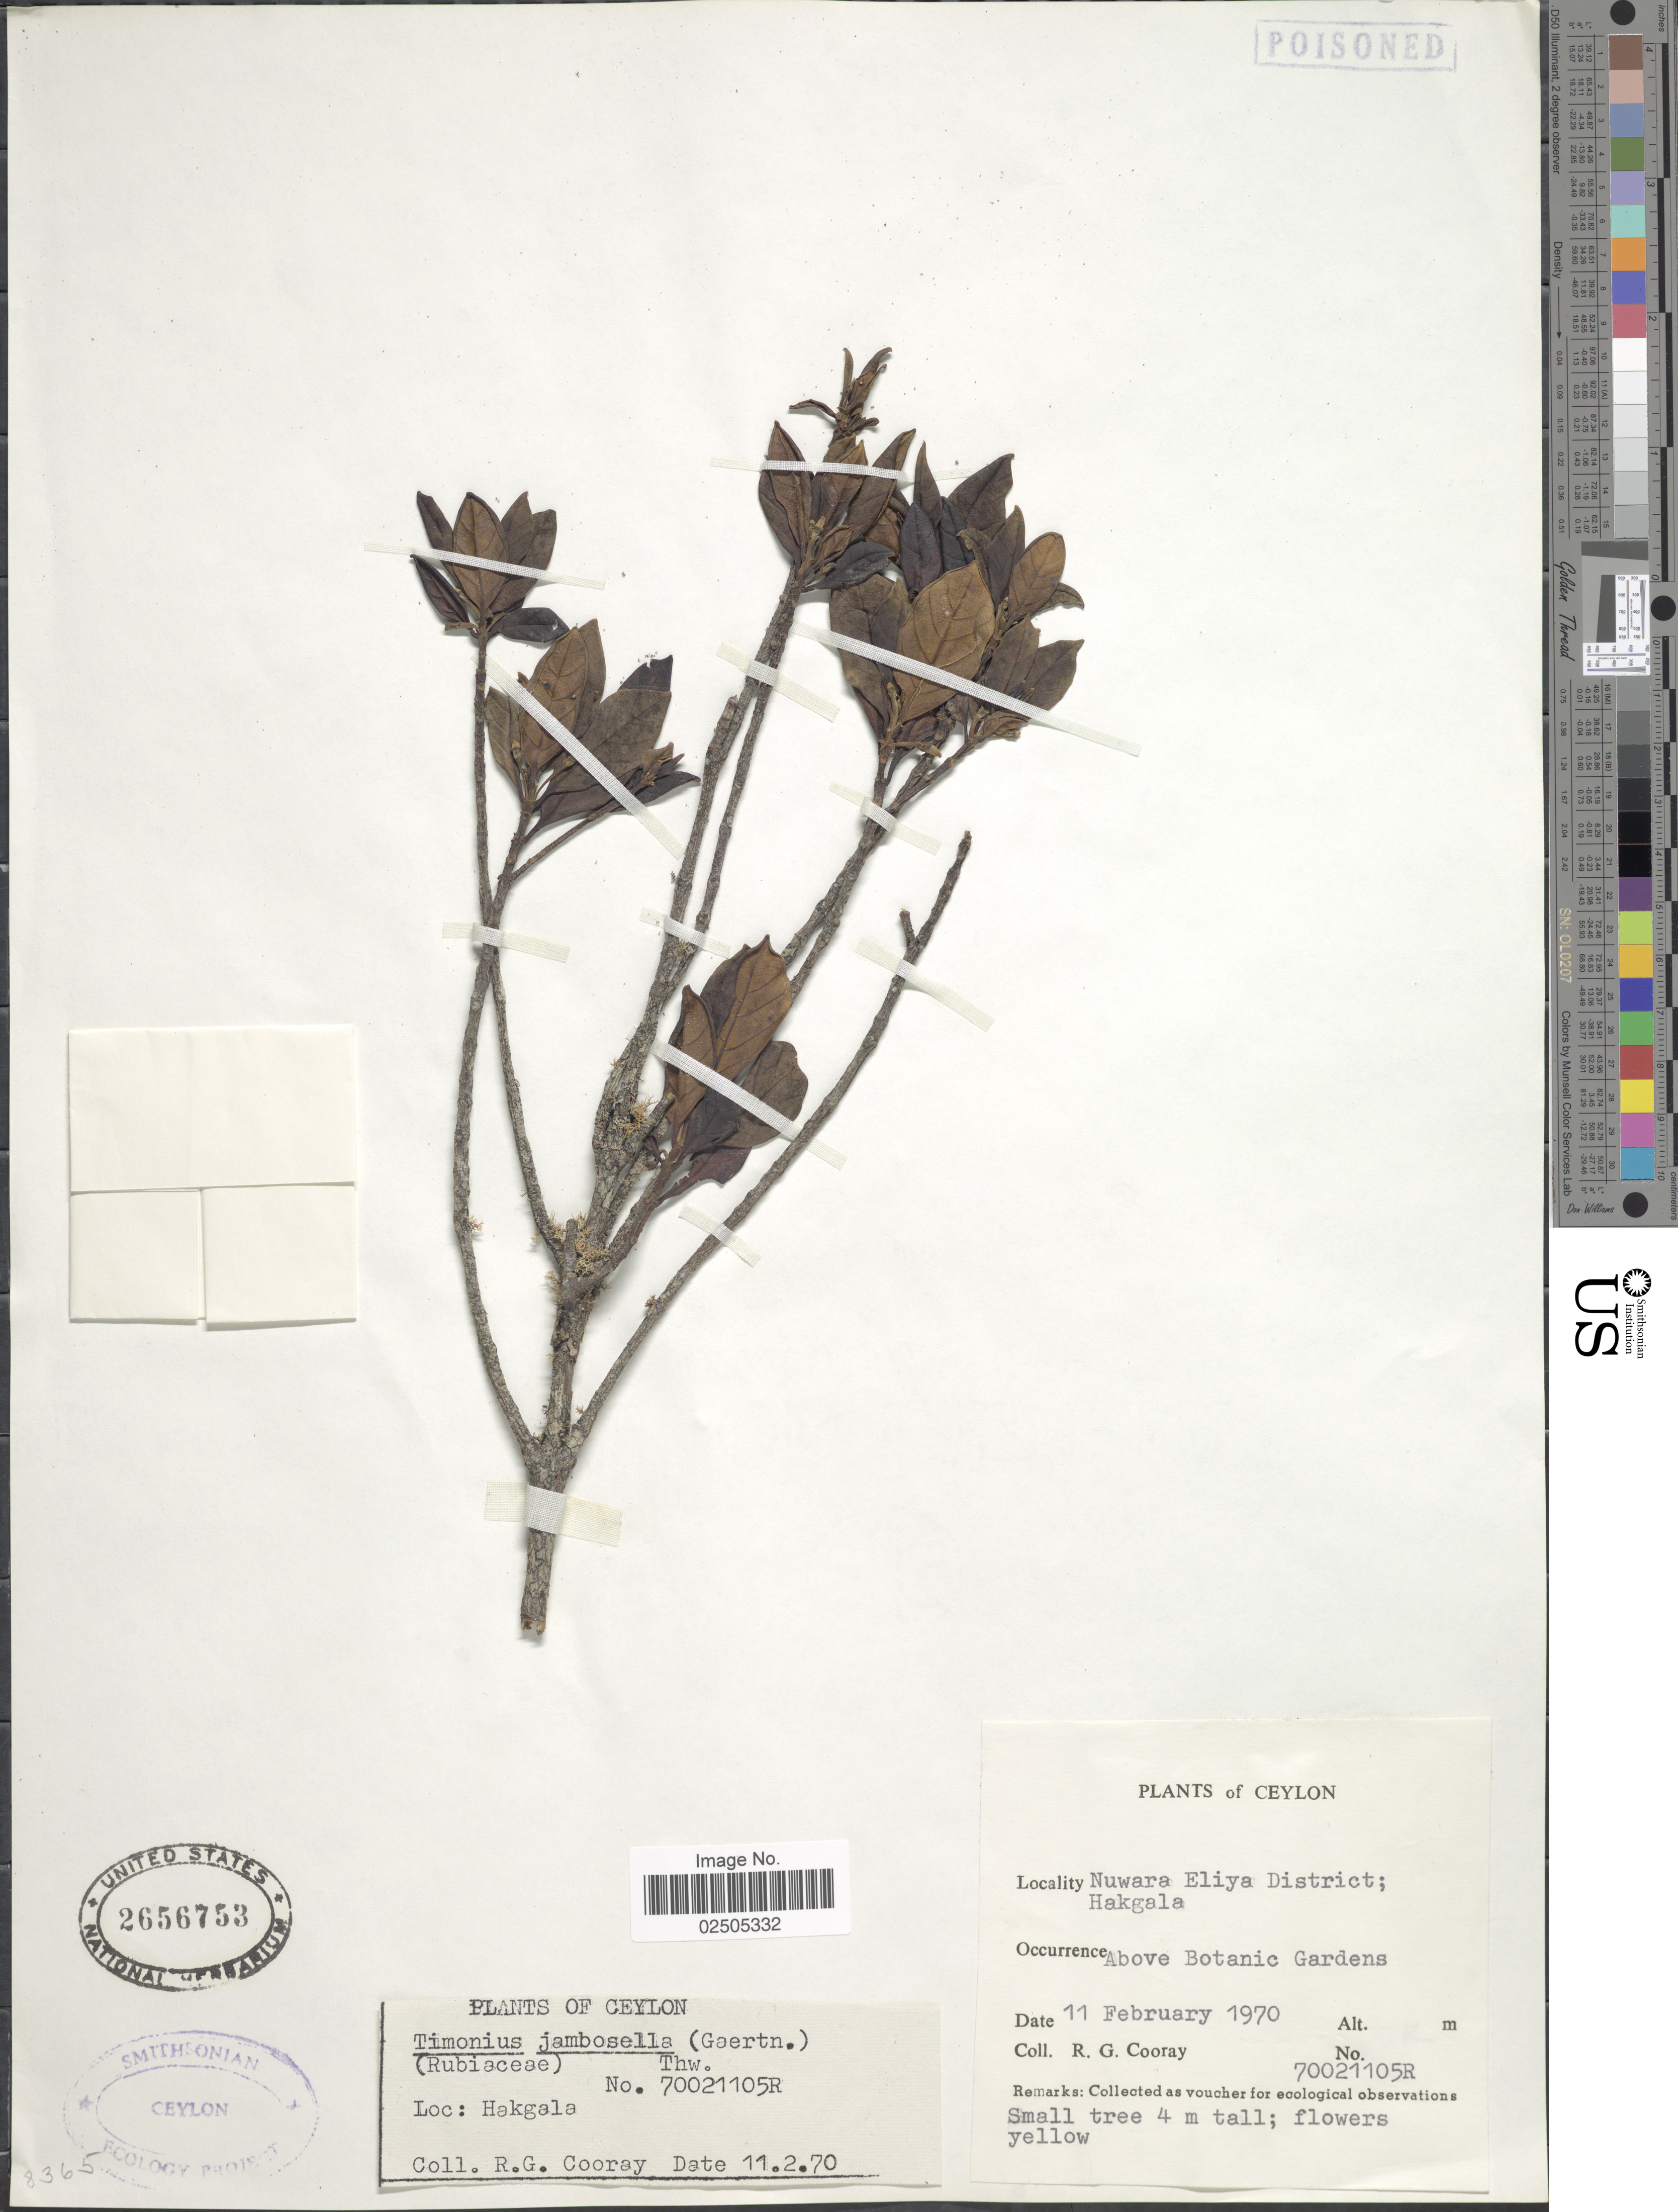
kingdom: Plantae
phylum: Tracheophyta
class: Magnoliopsida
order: Gentianales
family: Rubiaceae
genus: Timonius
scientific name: Timonius sp.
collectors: R. Cooray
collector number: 70021105R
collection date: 1970-02-11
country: Sri Lanka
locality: Ceylon, Nuwara Eliya District; Hakgala, Above Botanic Gardens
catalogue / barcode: US 2656753